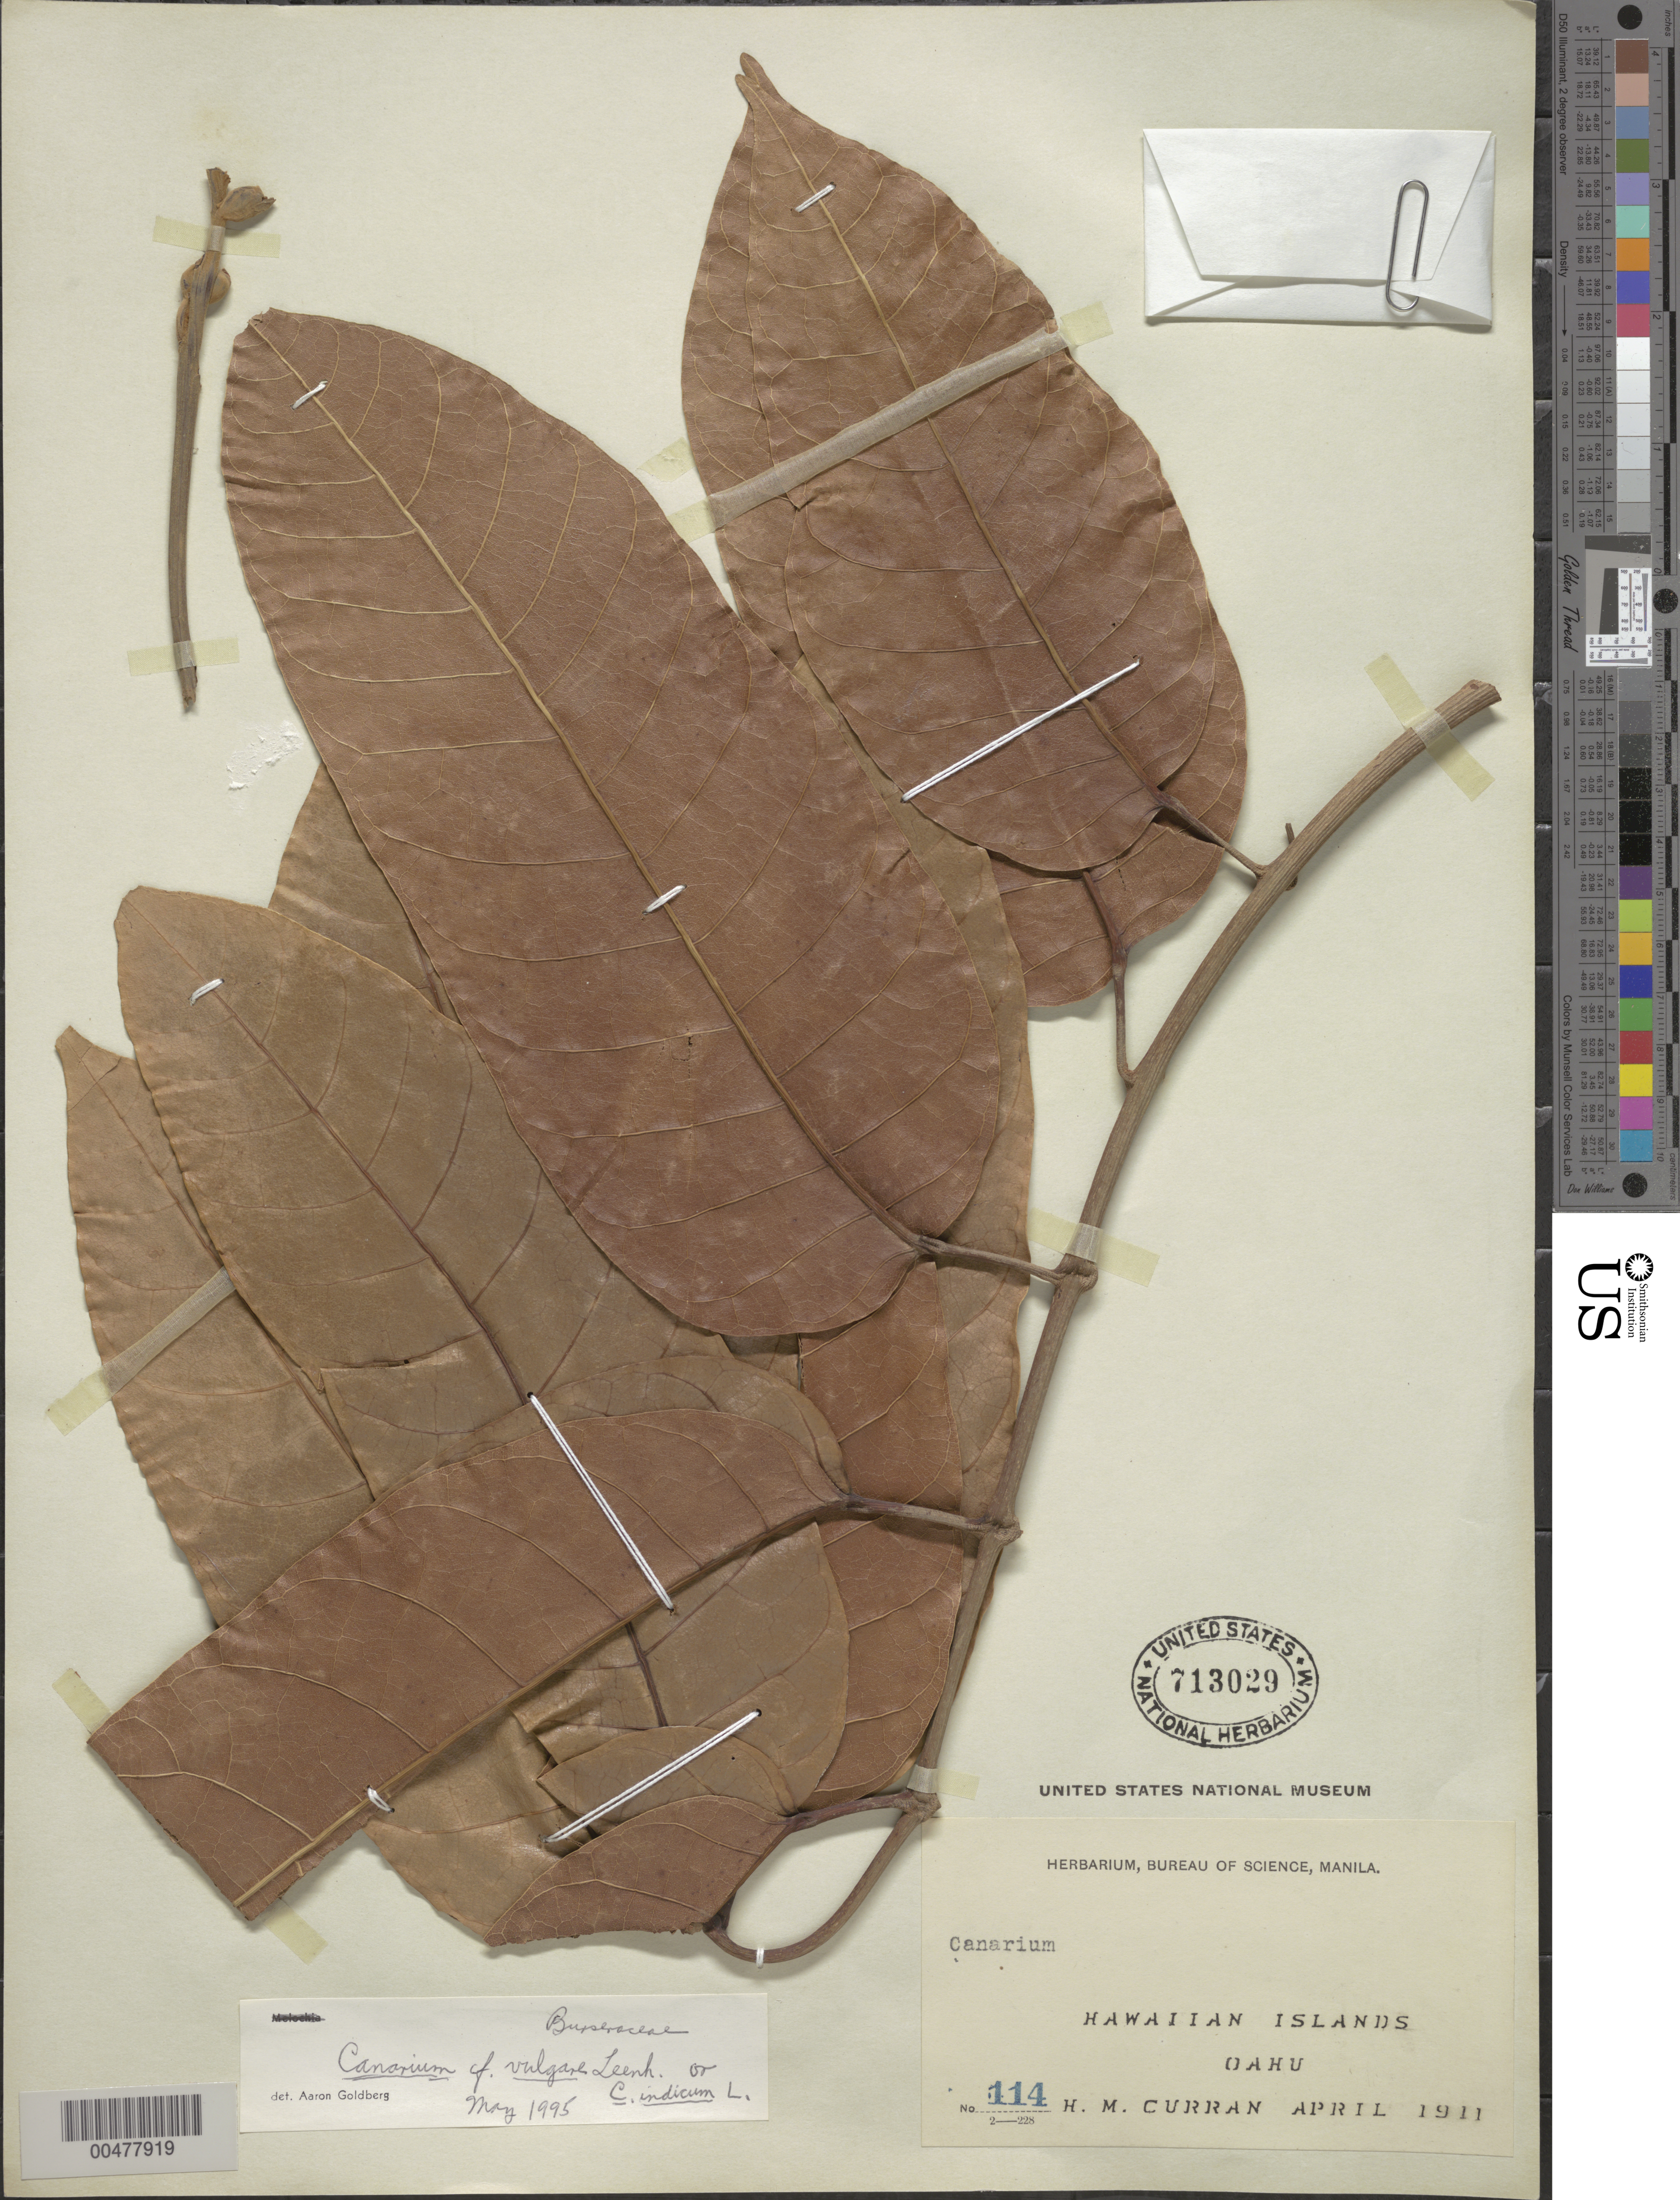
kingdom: Plantae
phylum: Tracheophyta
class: Magnoliopsida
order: Sapindales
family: Burseraceae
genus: Canarium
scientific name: Canarium sp.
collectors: H. M. Curran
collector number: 114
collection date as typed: Apr 1911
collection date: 1911-04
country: United States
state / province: Hawaii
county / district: Honolulu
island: Oahu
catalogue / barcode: US 713029